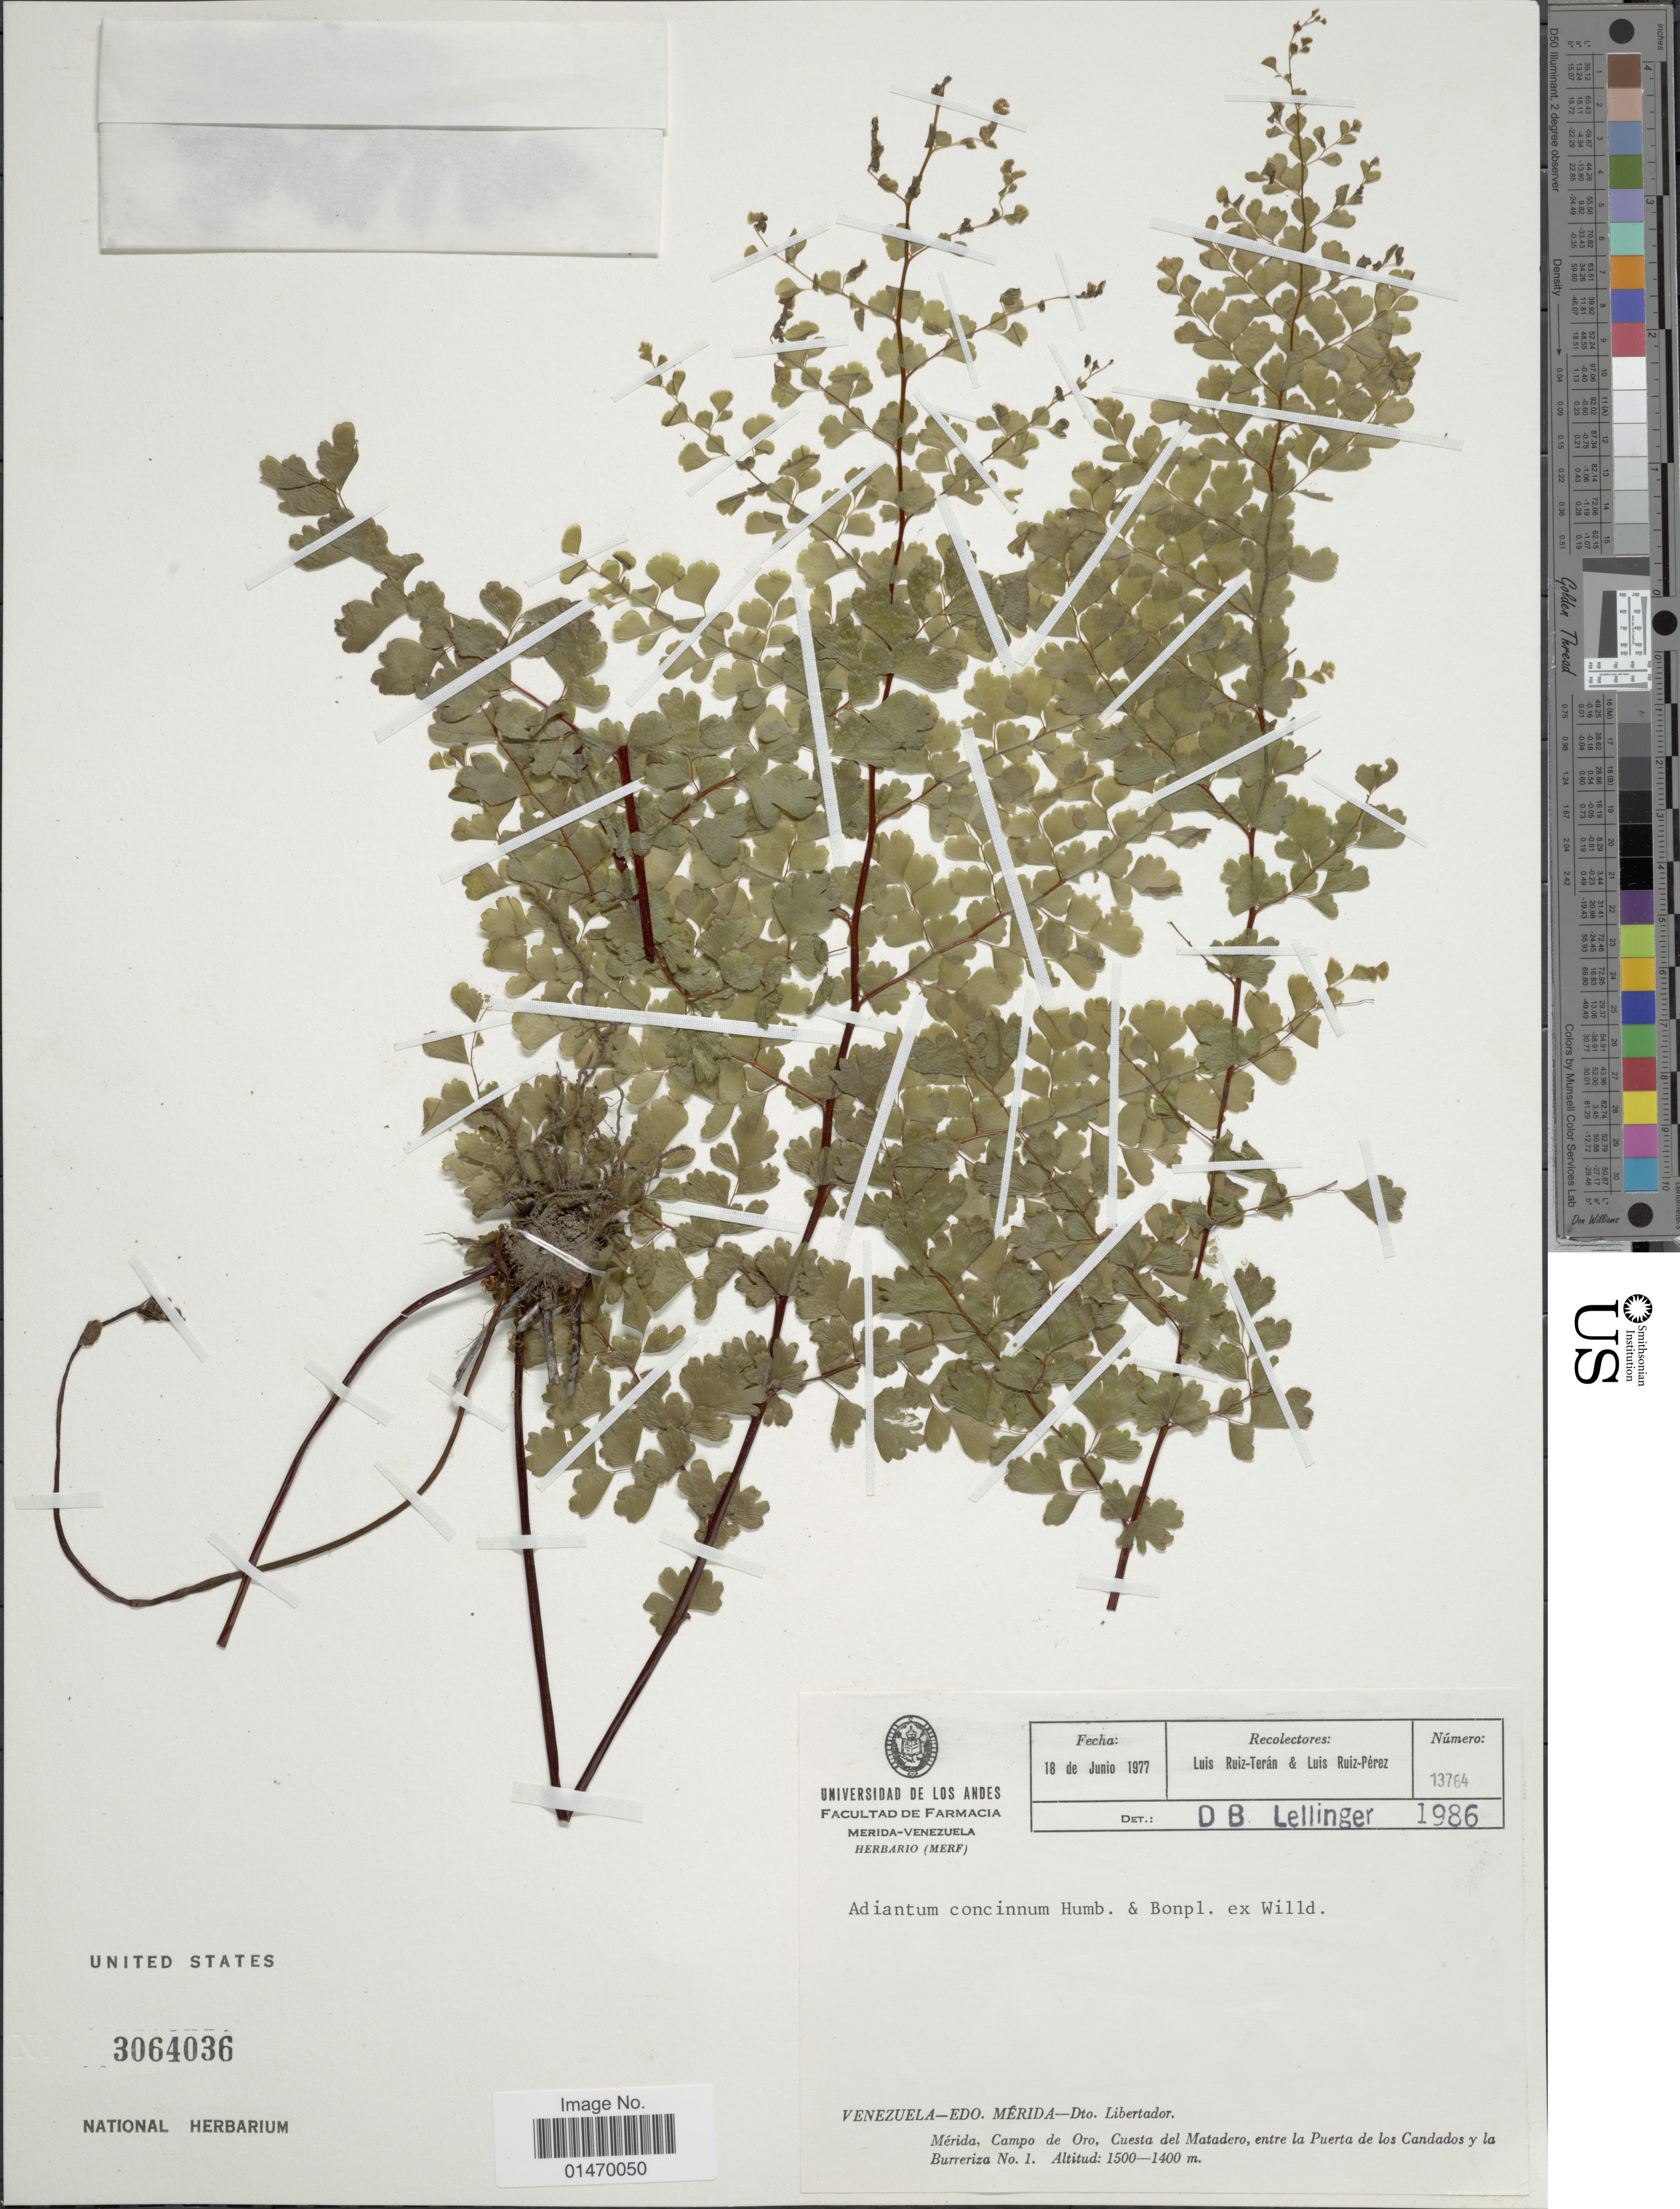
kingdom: Plantae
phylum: Tracheophyta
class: Polypodiopsida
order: Polypodiales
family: Pteridaceae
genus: Adiantum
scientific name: Adiantum concinnum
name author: Humb. & Bonpl. ex Willd.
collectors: L. E. Ruíz-Terán & L. Ruiz-Perez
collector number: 13764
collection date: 1977-06-18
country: Venezuela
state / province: Mérida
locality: Dto. Libertador. Campo de Orom Cuesta del Matadero, entre la Puerto de los Candados y la Burreria.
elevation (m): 1400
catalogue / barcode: US 3064036